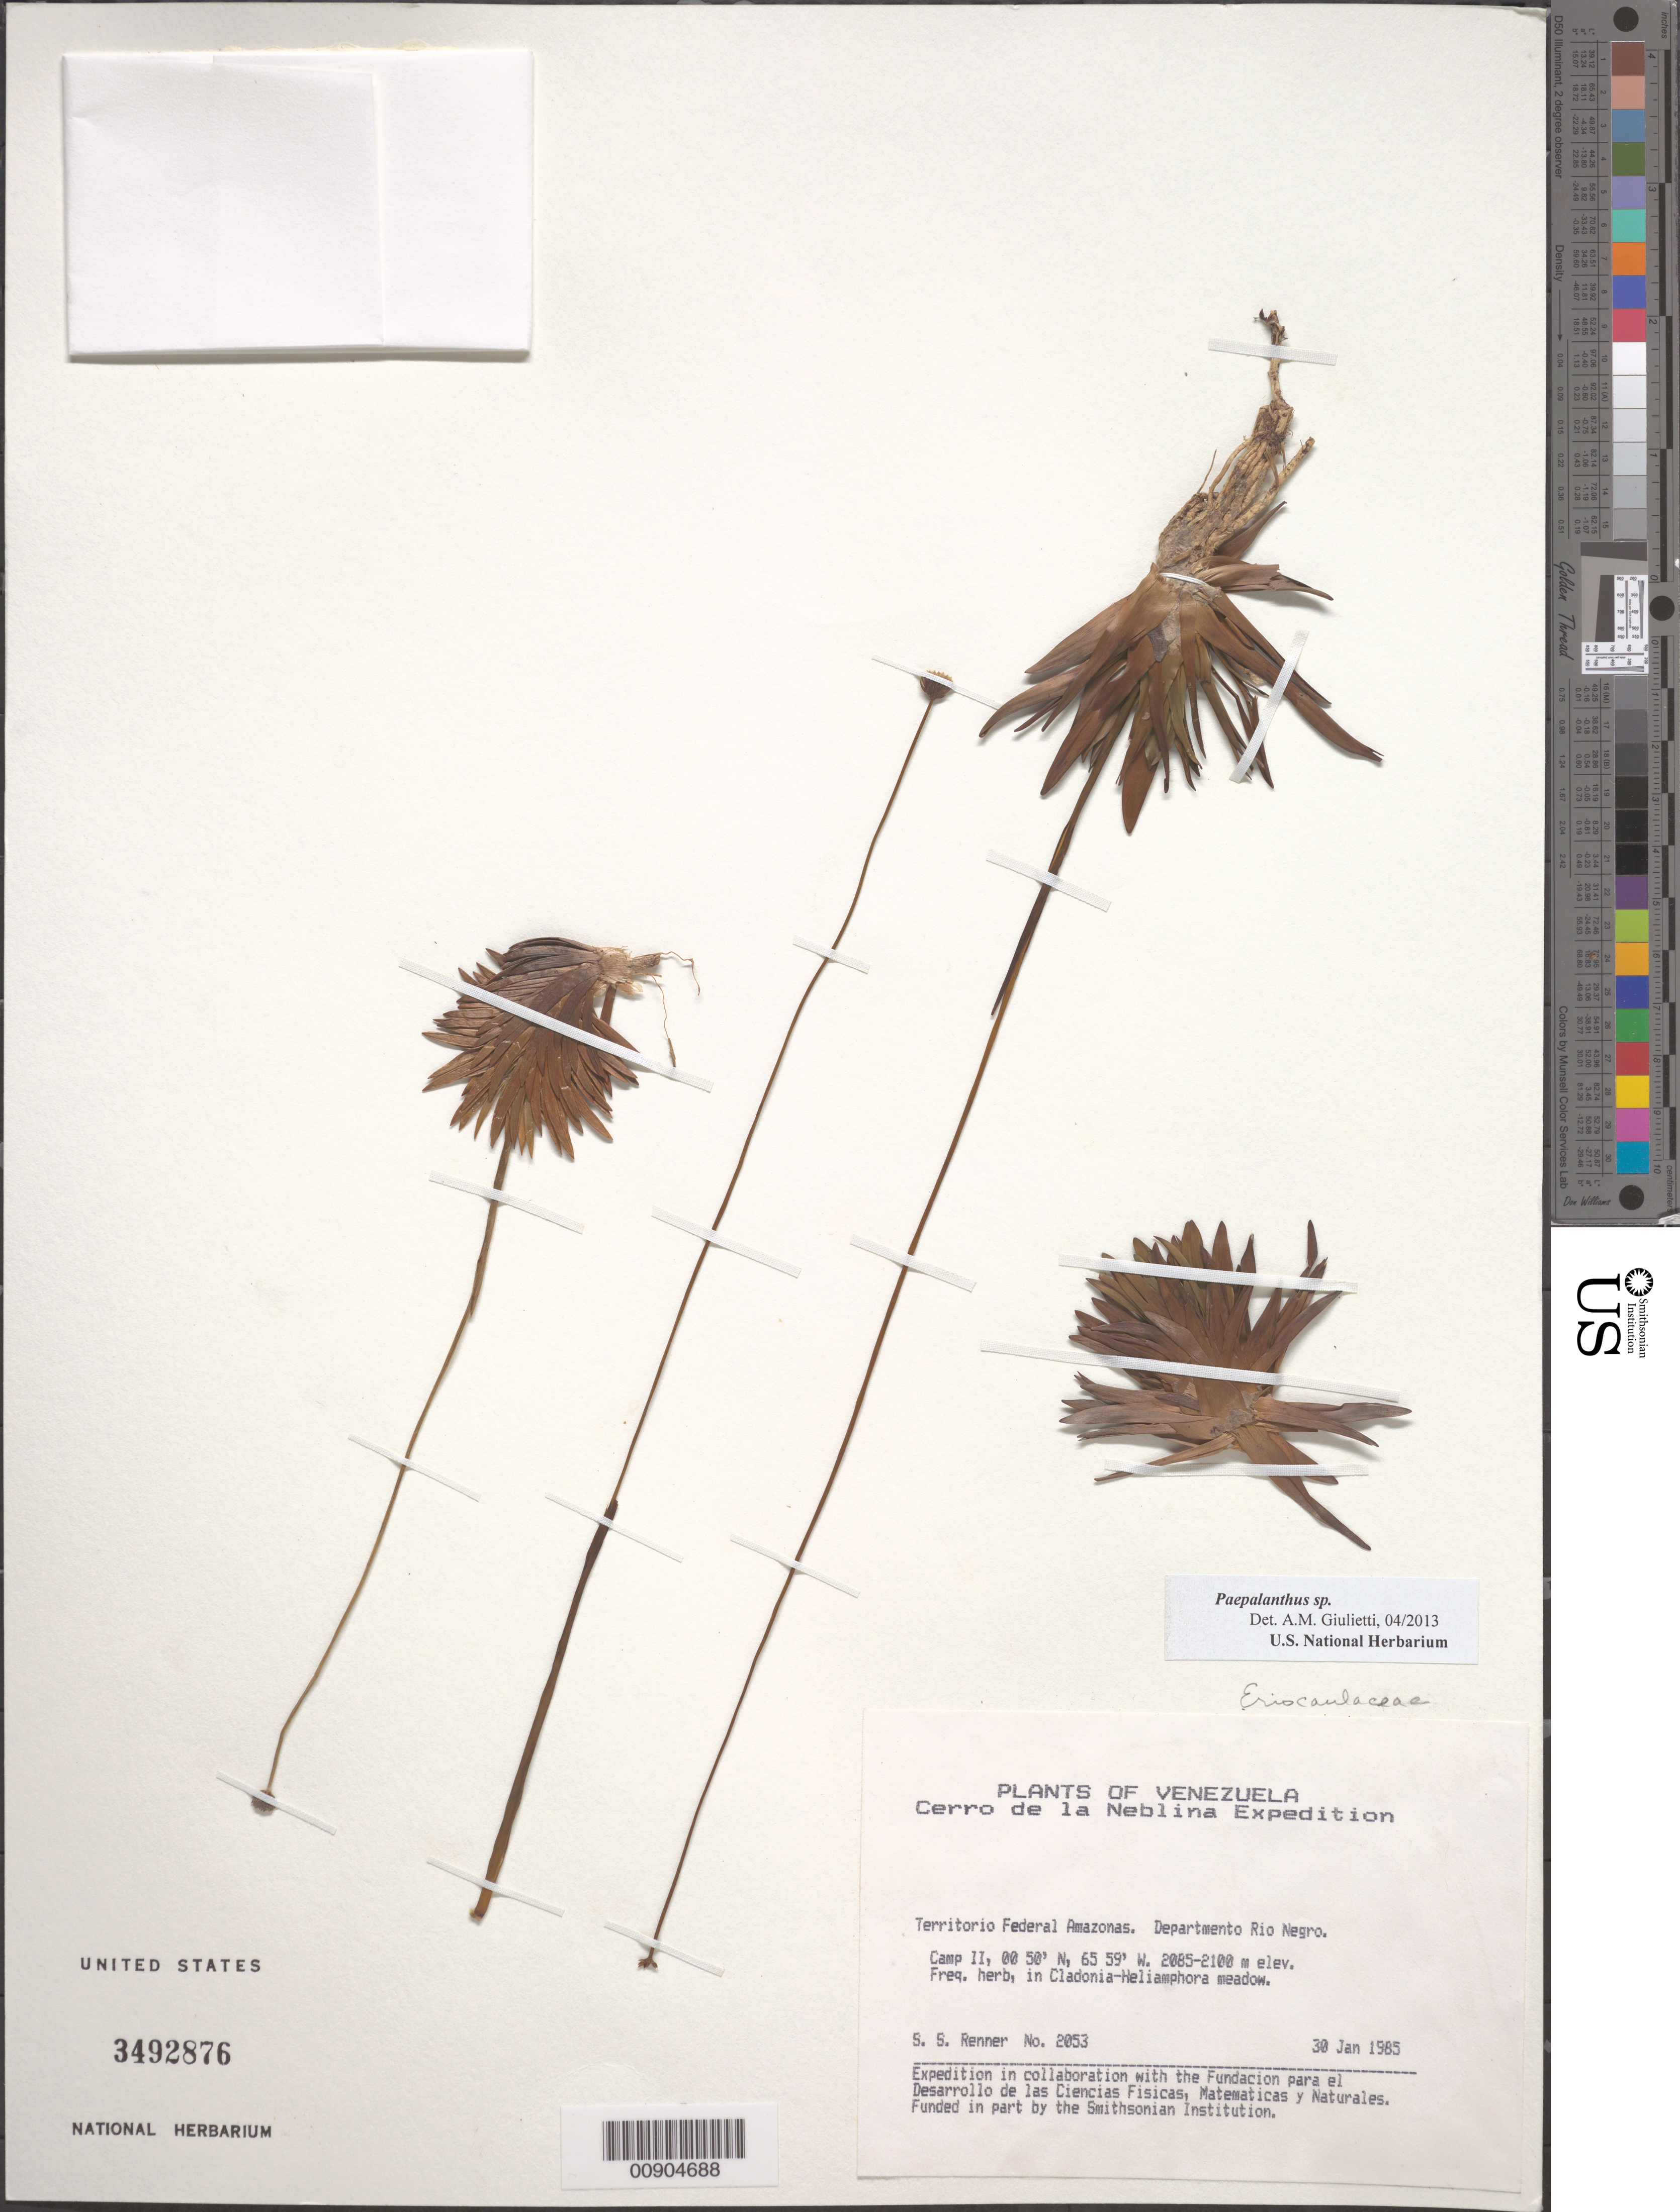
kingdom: Plantae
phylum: Tracheophyta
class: Liliopsida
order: Poales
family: Eriocaulaceae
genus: Paepalanthus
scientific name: Paepalanthus sp.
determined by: Giulietti, Ana M.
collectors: S. S. Renner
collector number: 2053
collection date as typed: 30-Jan-85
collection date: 1985-01-30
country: Venezuela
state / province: Amazonas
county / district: Río Negro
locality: Cerro de la Neblina, Camp II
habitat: Cladonia-Heliamphora meadow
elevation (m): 2085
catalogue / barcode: US 3492876